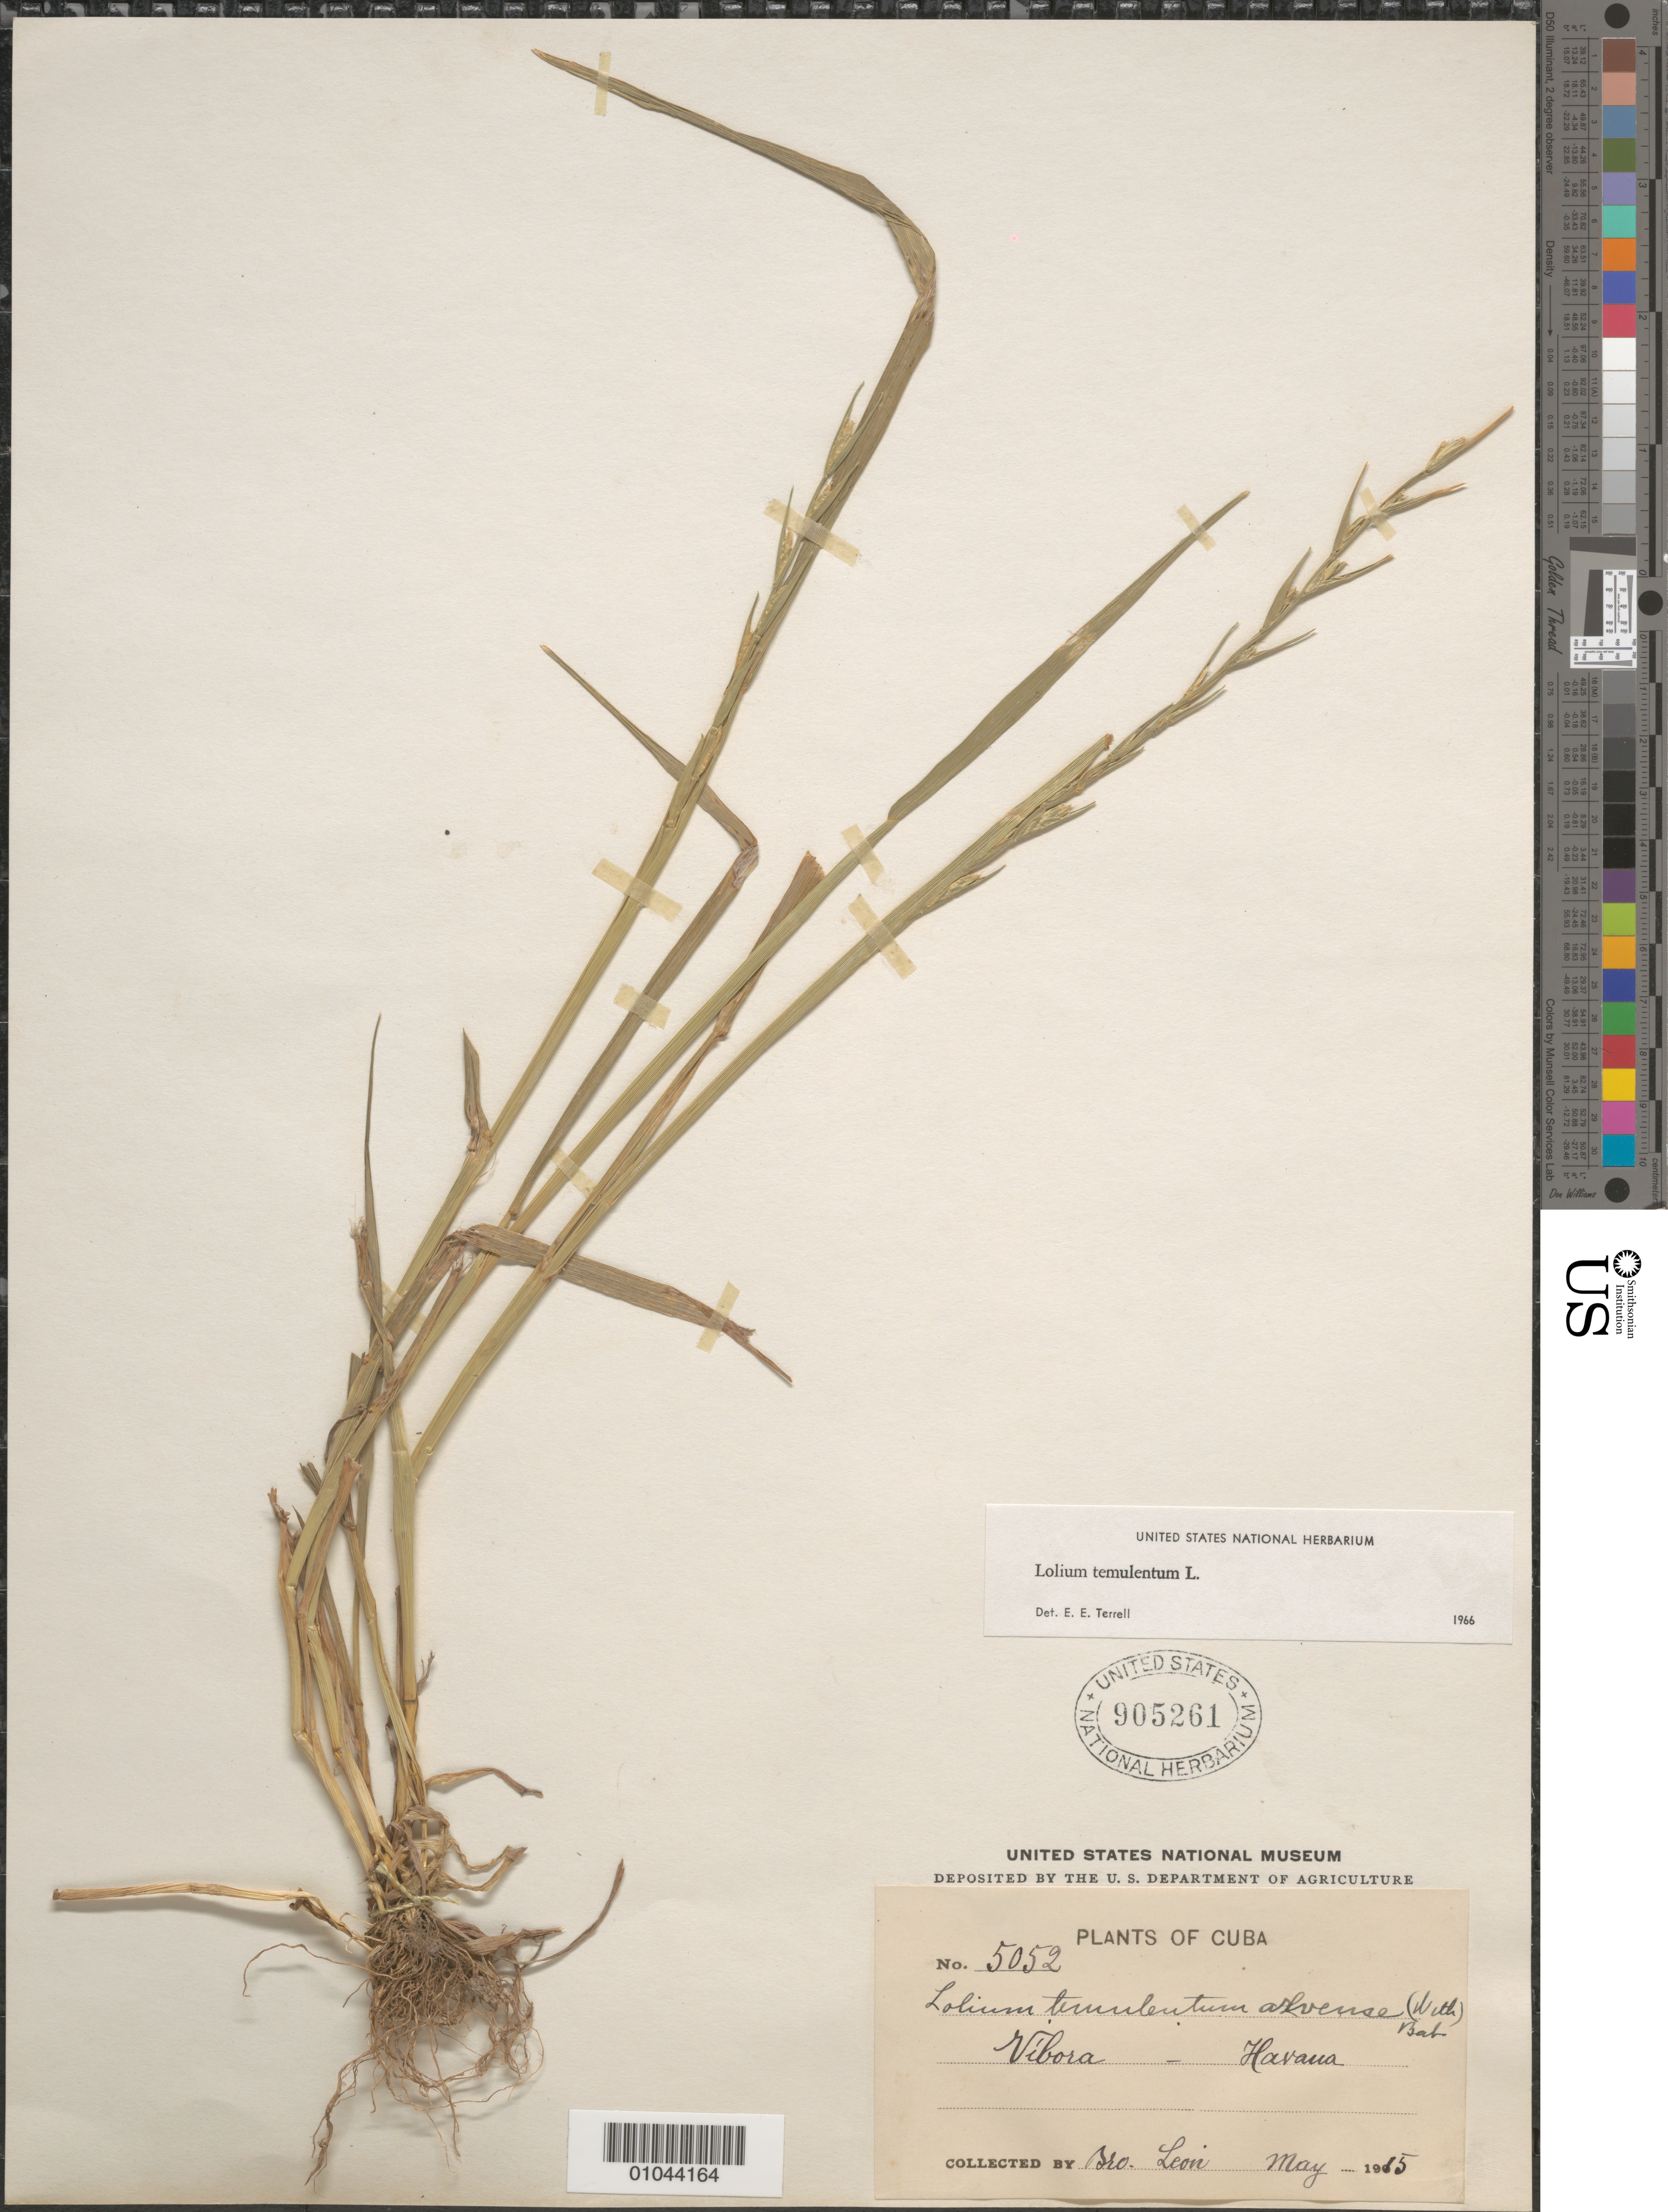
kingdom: Plantae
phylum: Tracheophyta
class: Liliopsida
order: Poales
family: Poaceae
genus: Lolium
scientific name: Lolium temulentum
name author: L.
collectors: Bro. León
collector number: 5052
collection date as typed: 01 May 1915 to 31 May 1915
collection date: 1915-05-01/1915-05-31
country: Cuba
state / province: La Habana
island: Cuba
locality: Vibora Havana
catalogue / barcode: US 905261